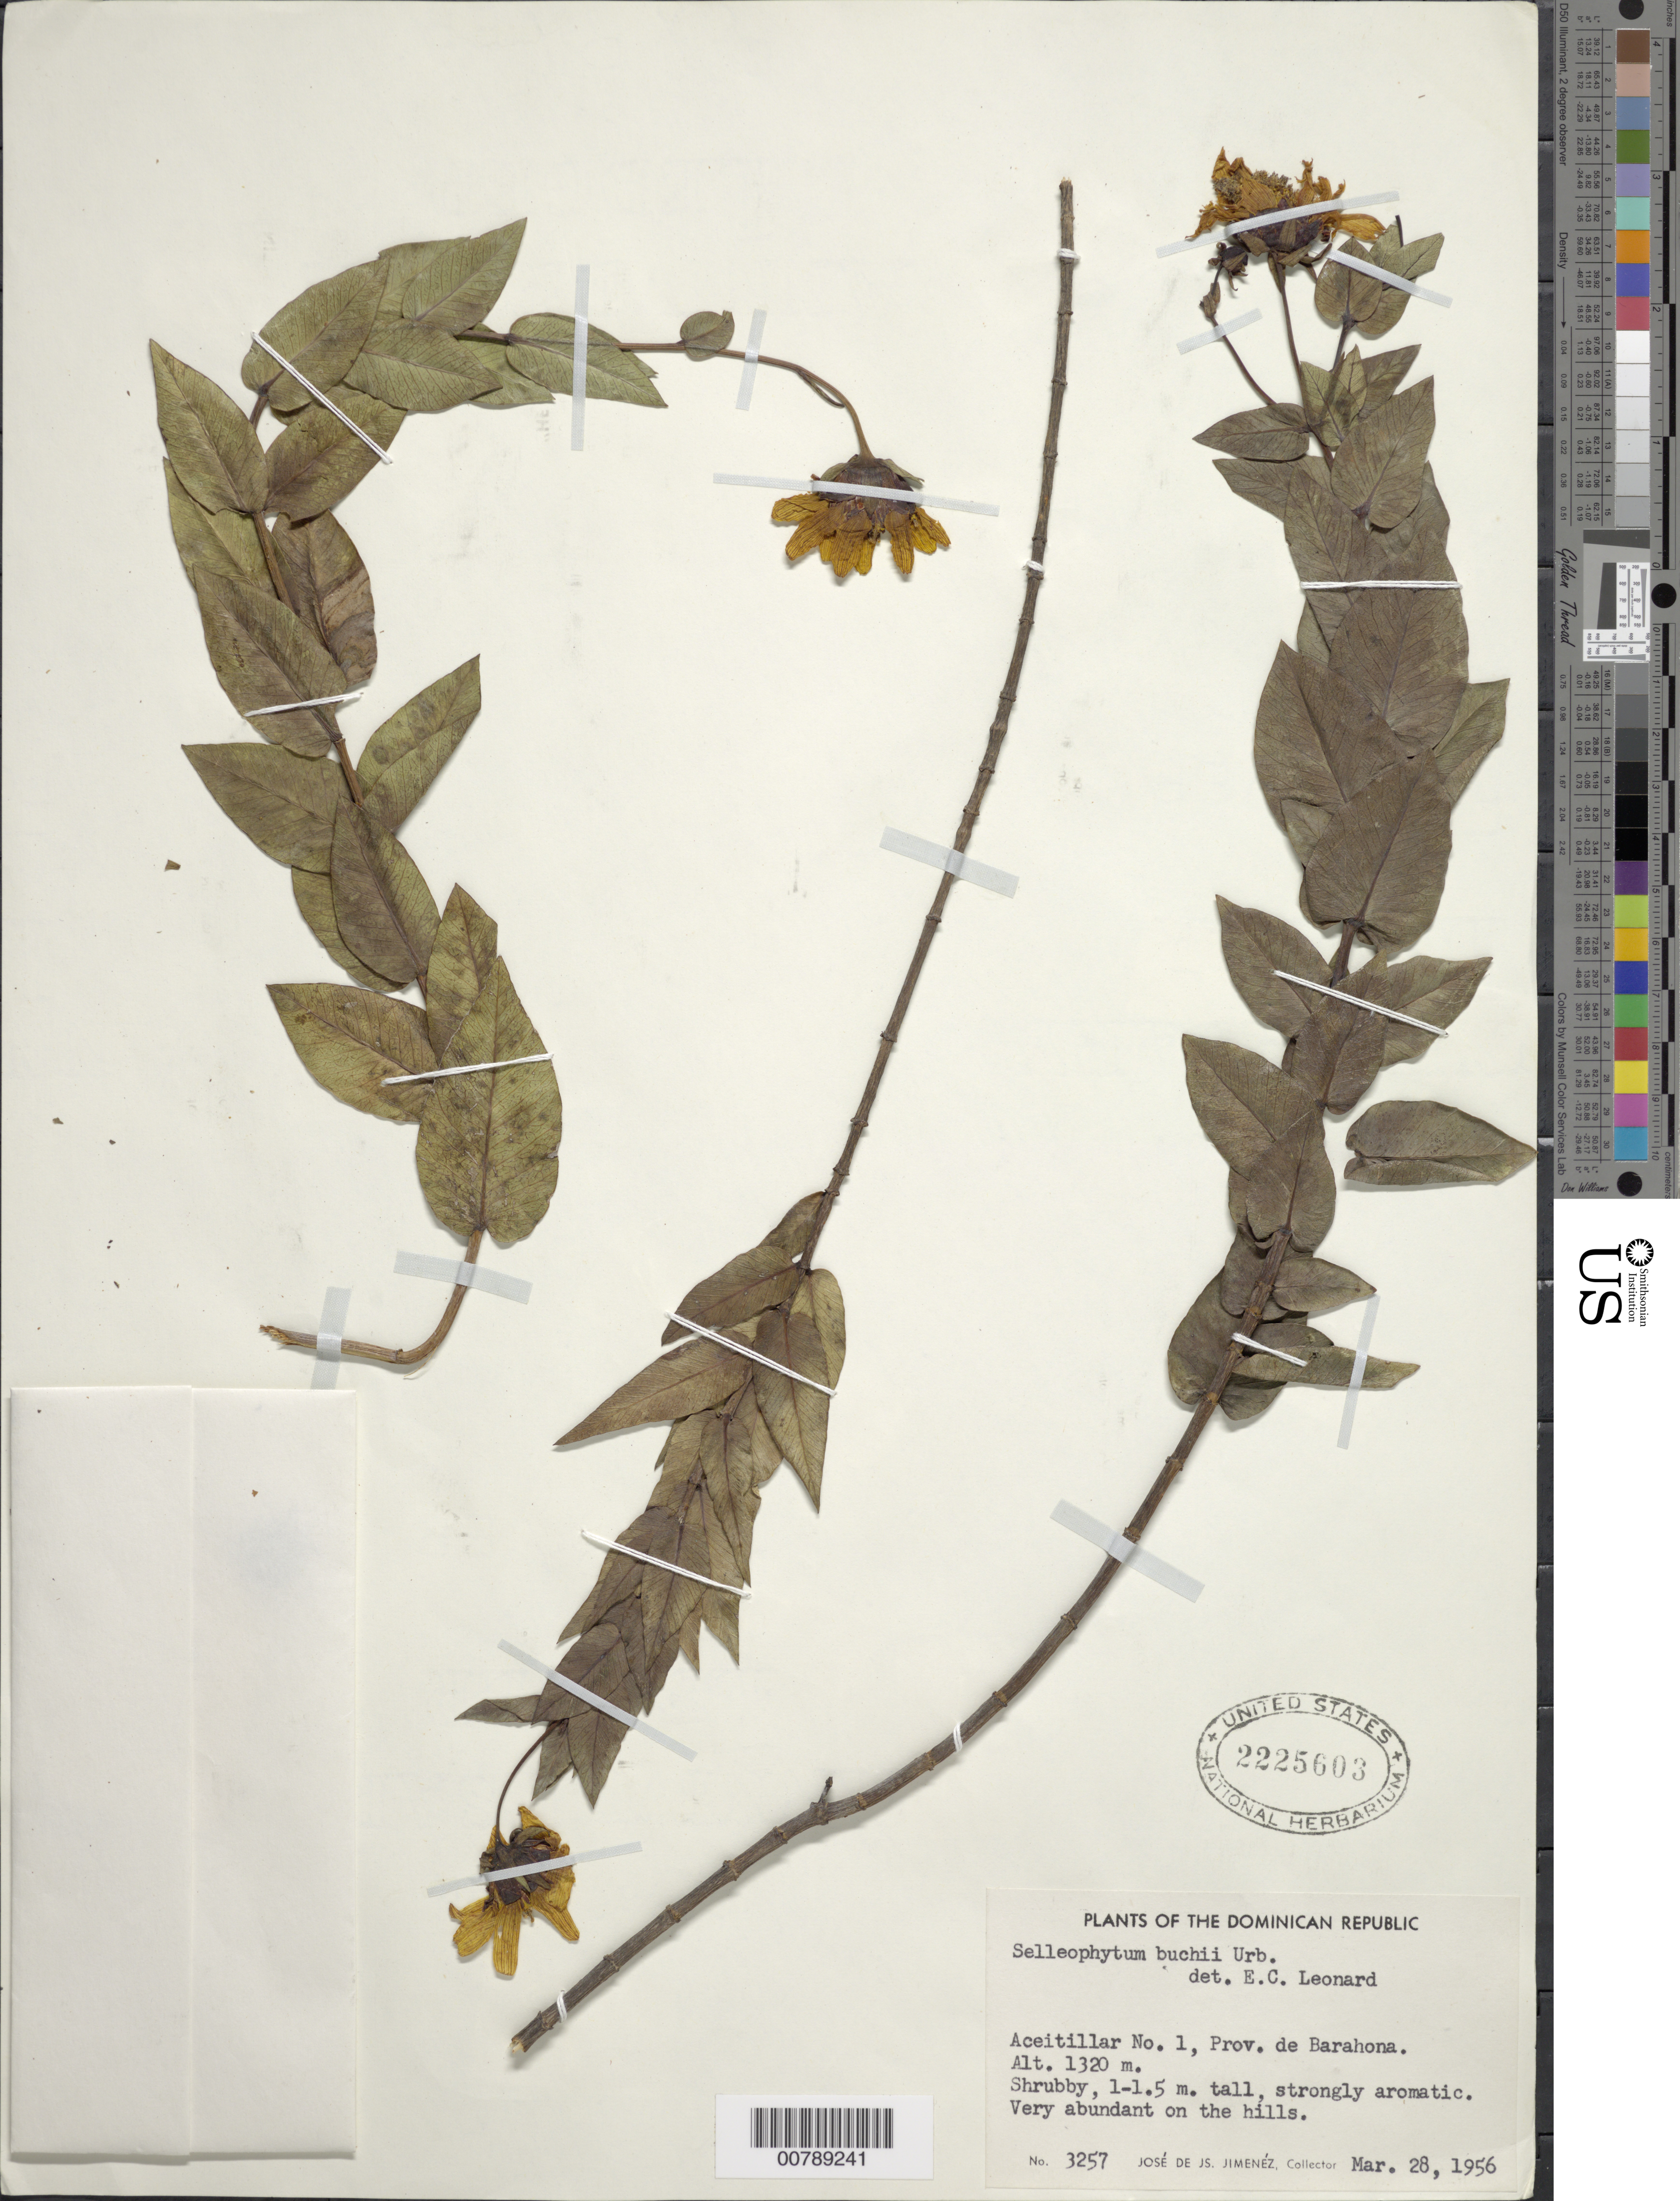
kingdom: Plantae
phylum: Tracheophyta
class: Magnoliopsida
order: Asterales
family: Asteraceae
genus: Coreopsis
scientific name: Coreopsis buchii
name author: (Urb.) S.F. Blake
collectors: J. J. Jiménez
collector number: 3257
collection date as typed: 28 Mar 1956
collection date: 1956-03-28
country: Dominican Republic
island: Hispaniola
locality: Aceitillar No. 1, Prov. de Barahona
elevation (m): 1320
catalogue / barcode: US 2225603